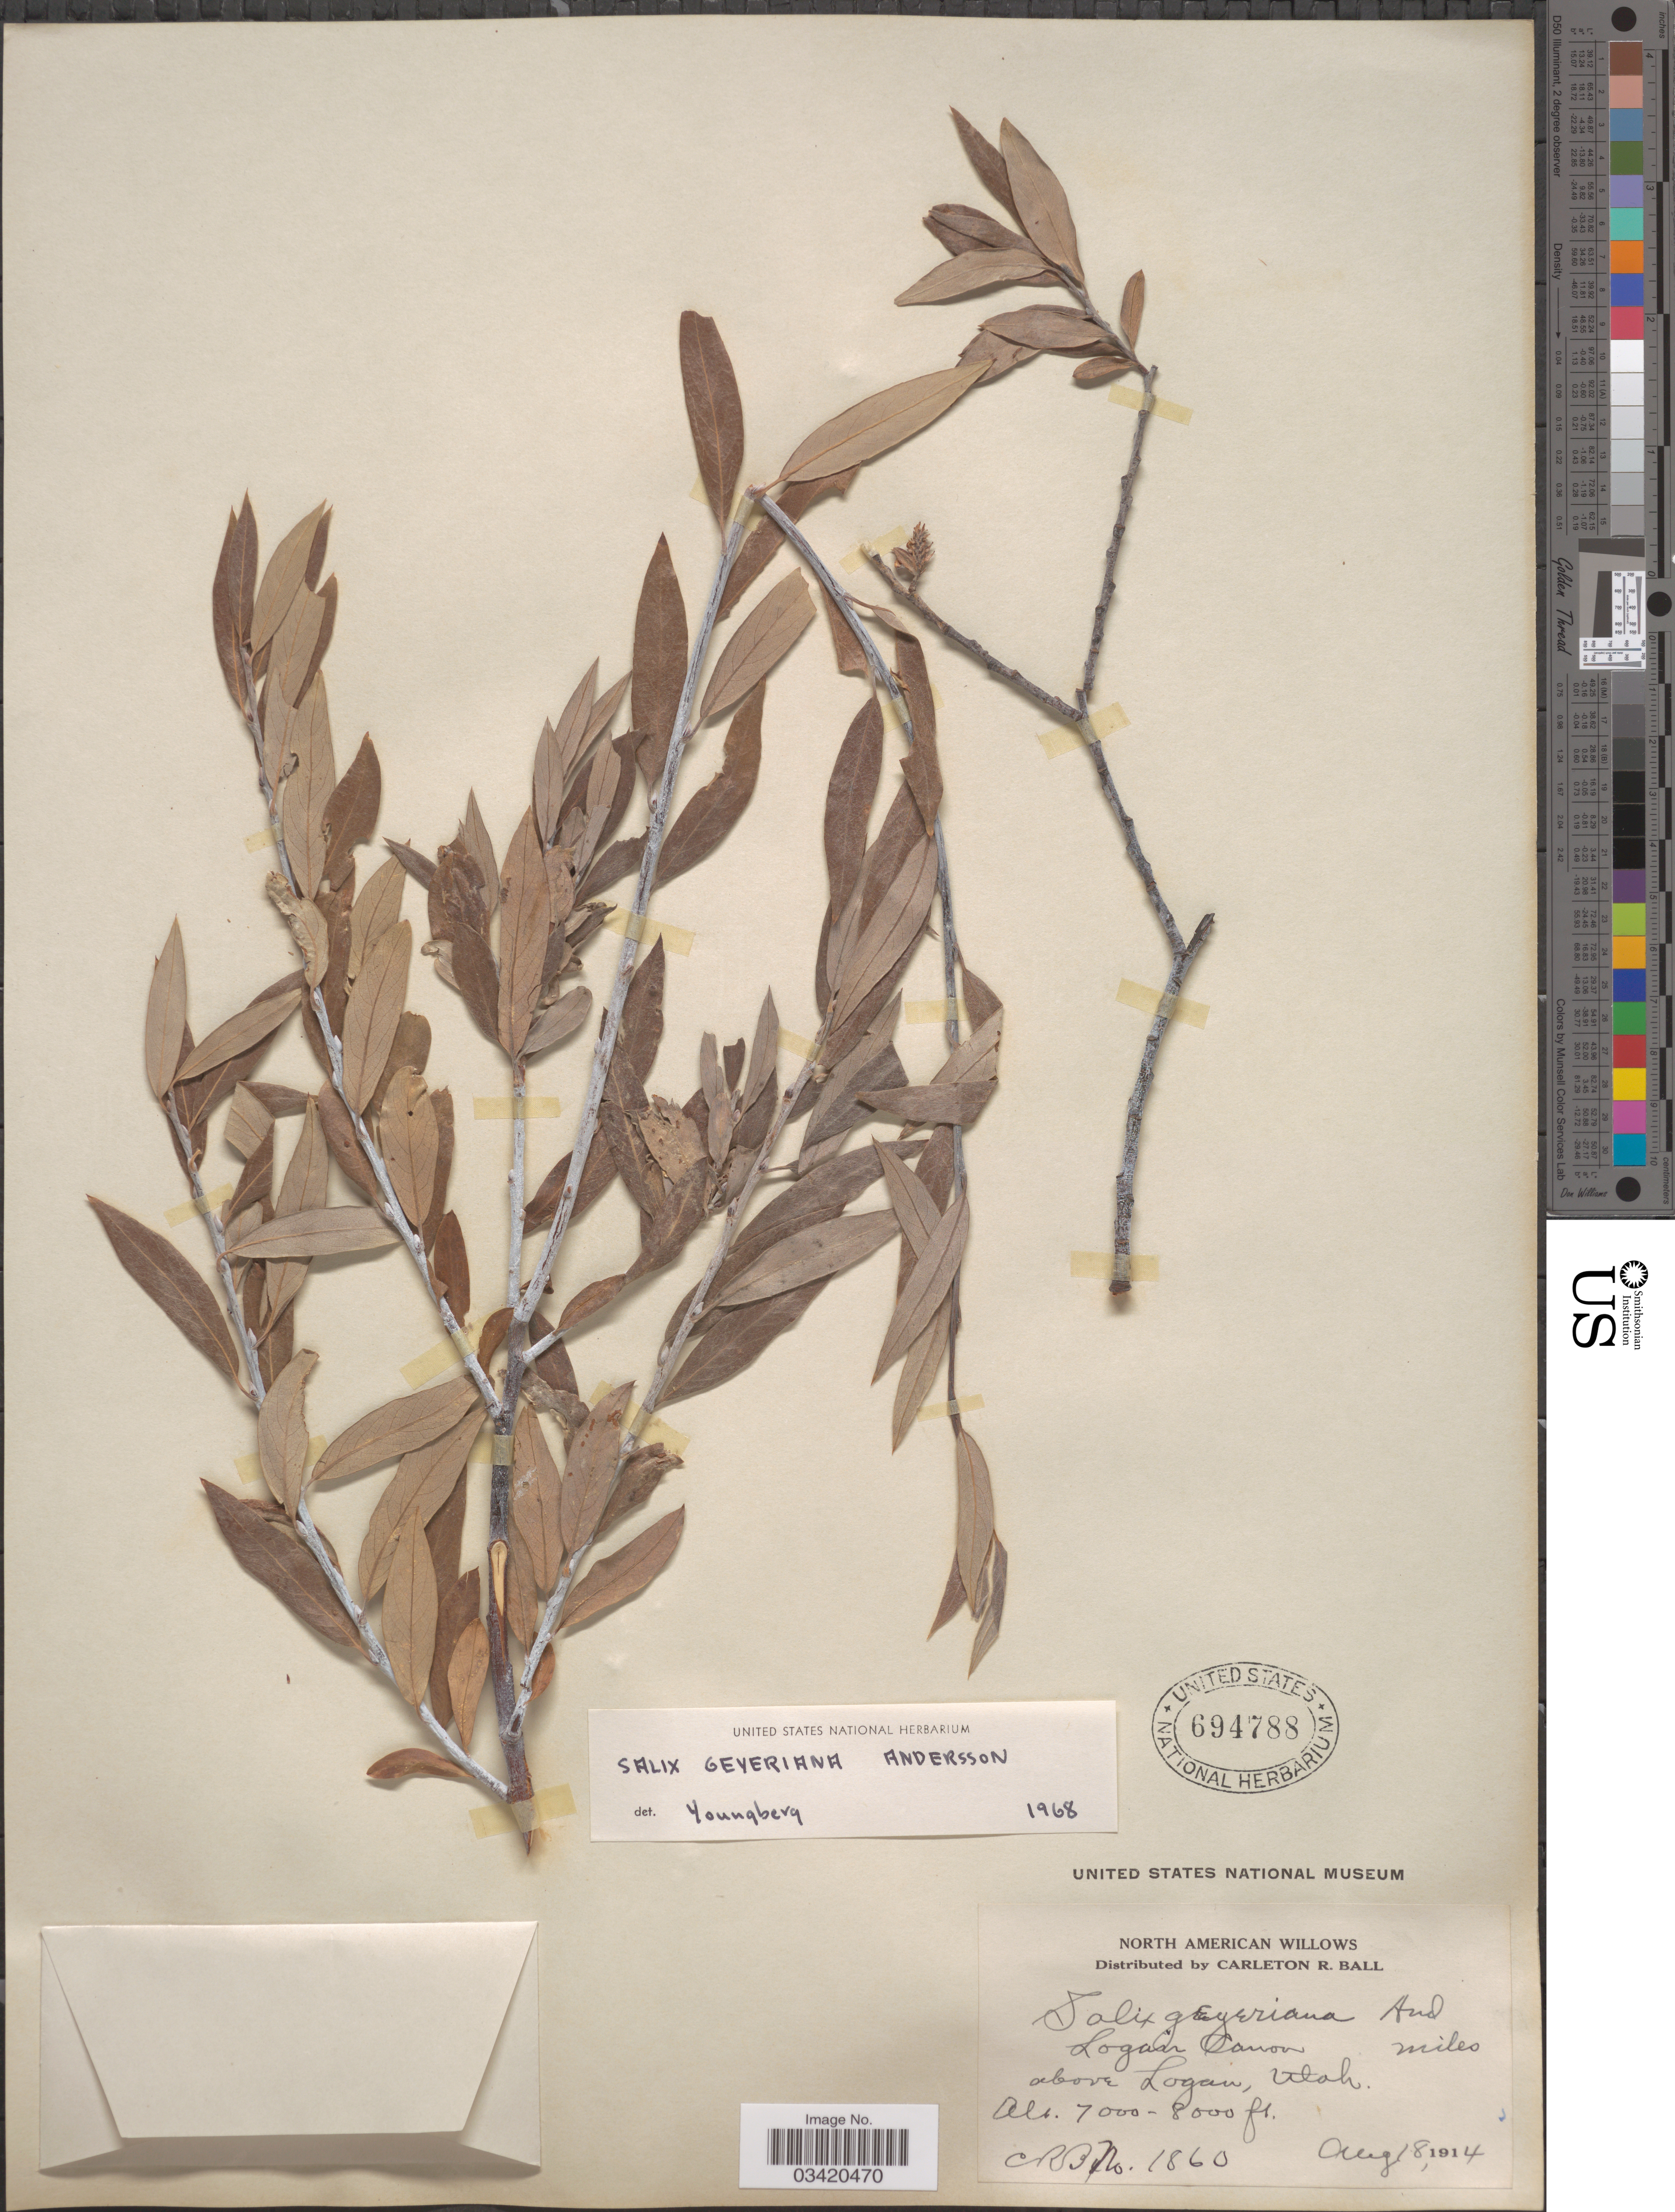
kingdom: Plantae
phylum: Tracheophyta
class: Magnoliopsida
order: Malpighiales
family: Salicaceae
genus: Salix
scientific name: Salix geyeriana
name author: Andersson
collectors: C. R. Ball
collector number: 1860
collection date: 1914-08-18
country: United States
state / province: Utah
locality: Logan Canon. Above Logan.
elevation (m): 2134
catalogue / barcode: US 694788